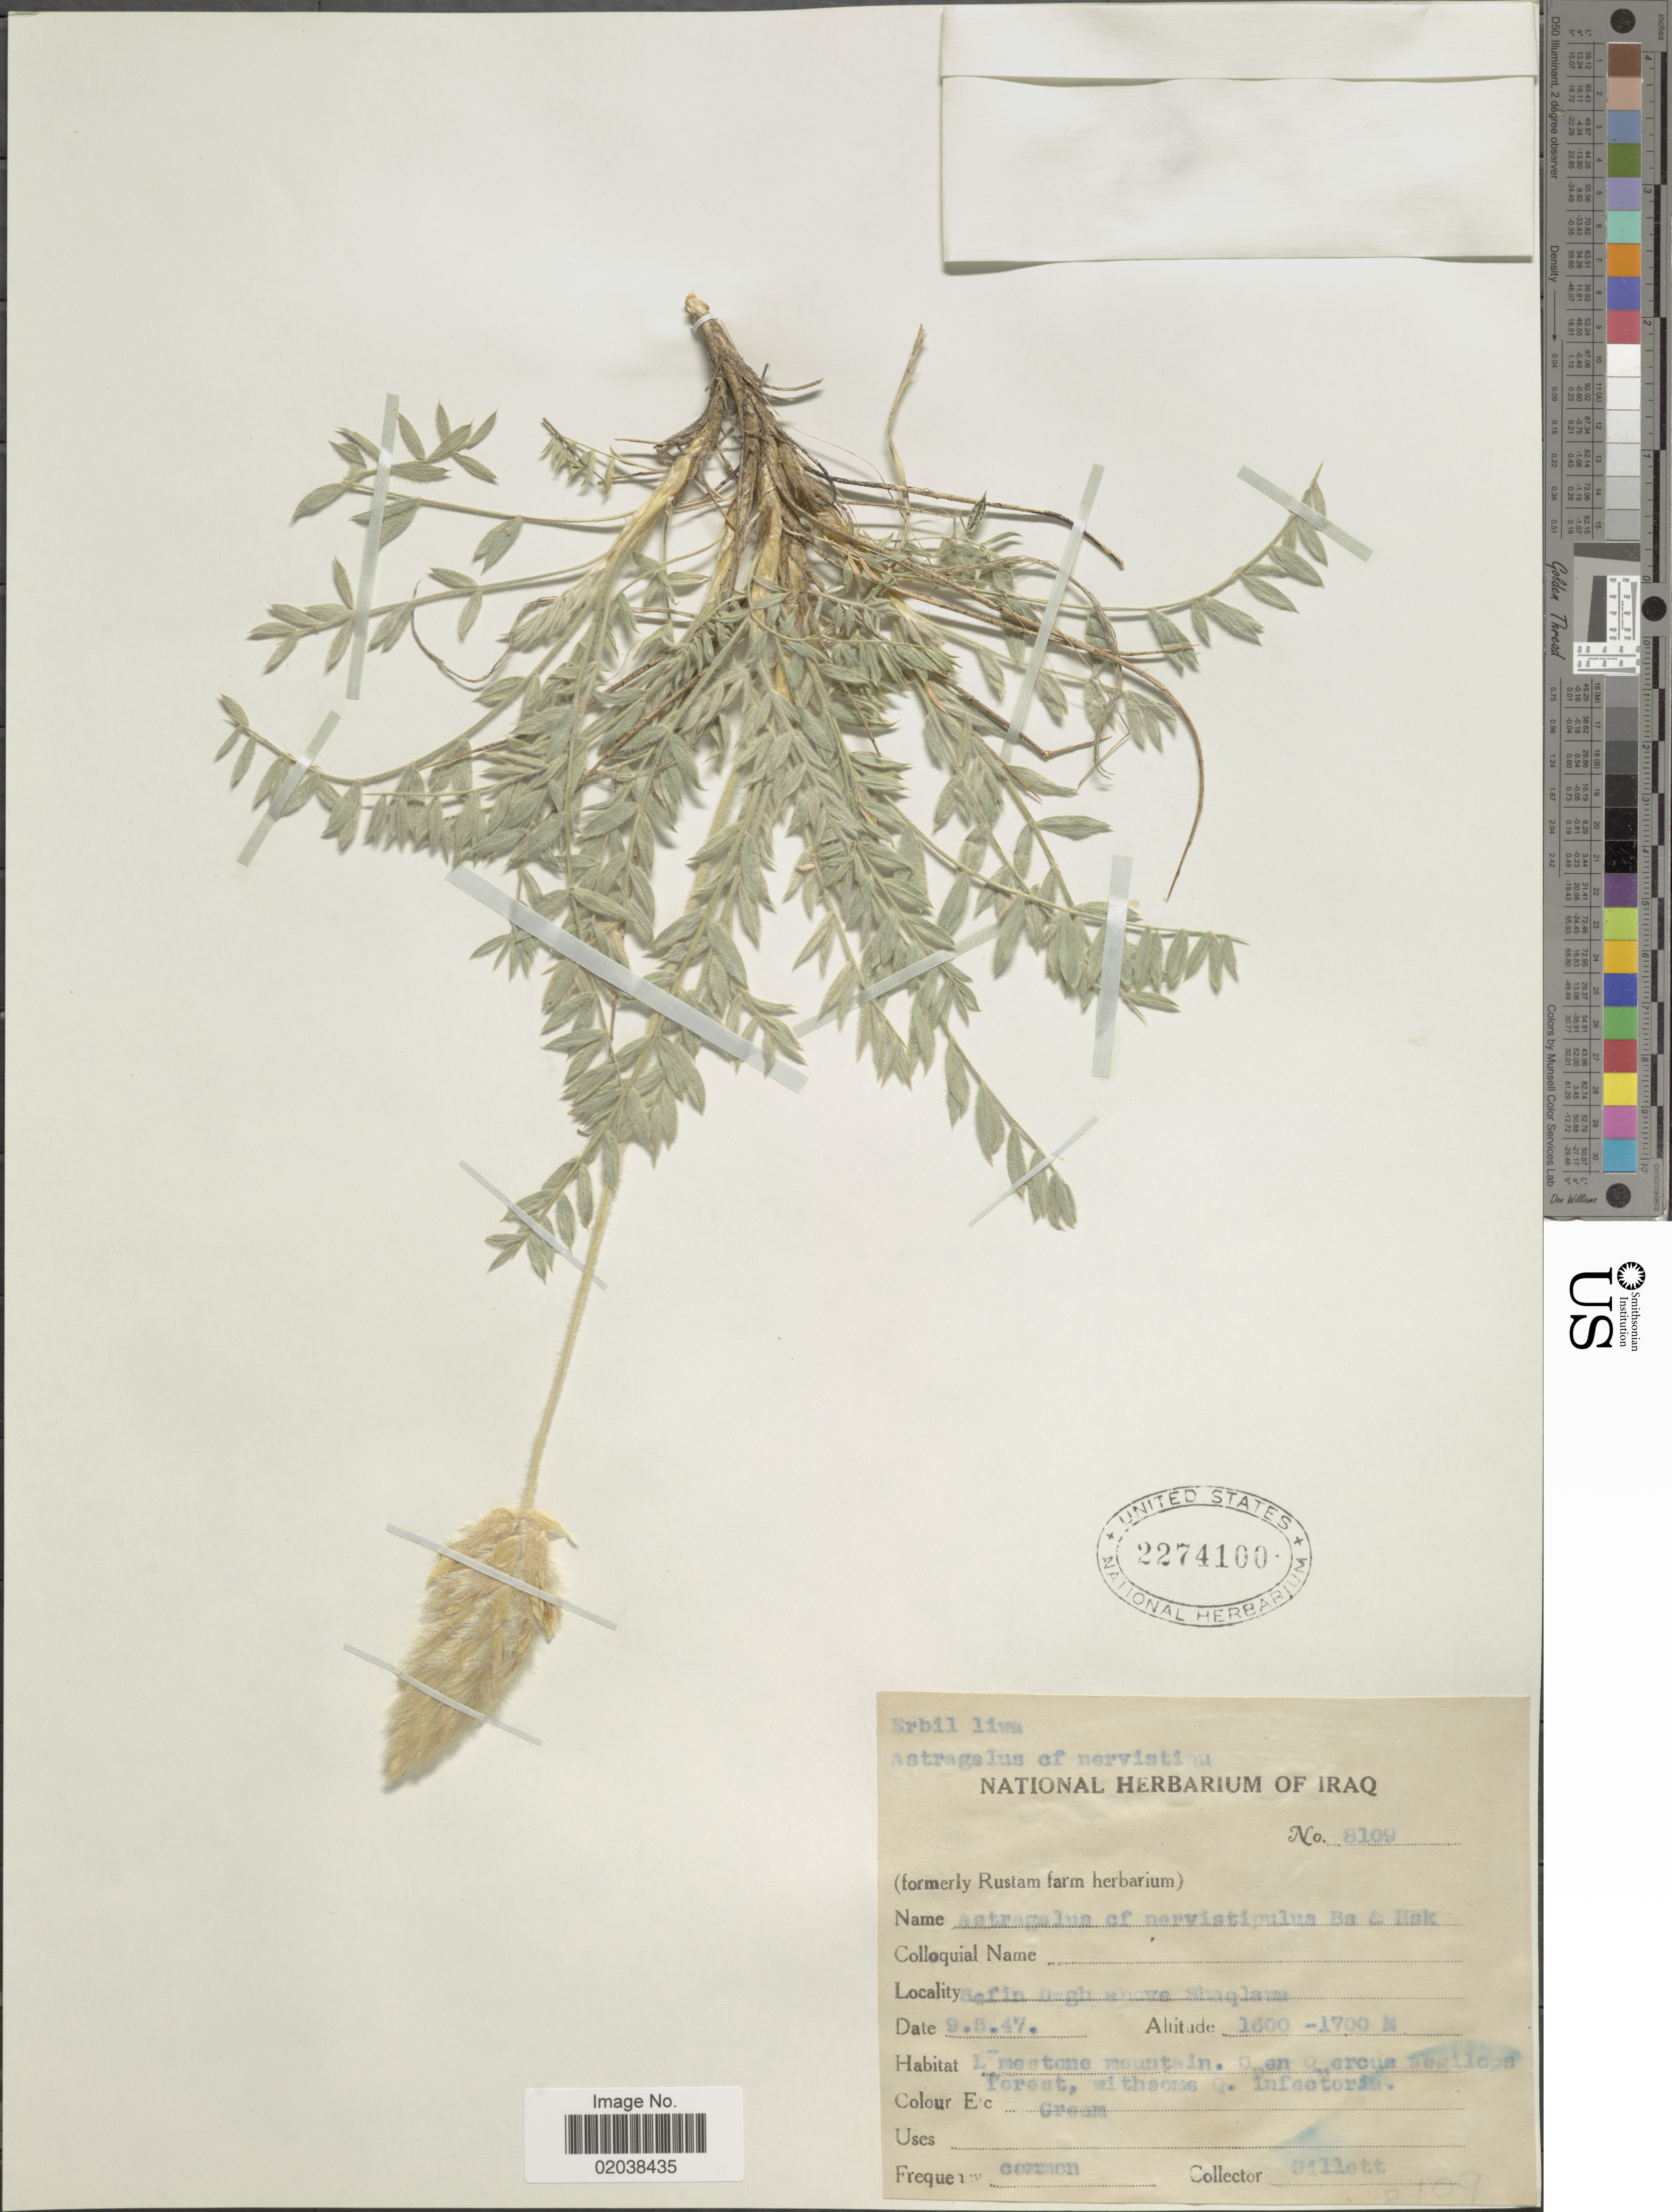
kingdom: Plantae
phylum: Tracheophyta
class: Magnoliopsida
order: Fabales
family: Fabaceae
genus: Astragalus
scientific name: Astragalus nervistipulus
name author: Boiss. & Hausskn.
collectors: Gillett, --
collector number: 8109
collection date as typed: Transcribed d/m/y: 9/5/47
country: Iraq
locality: Sofia Dagh above Shaqlawa [interpreted]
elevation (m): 1600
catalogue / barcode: US 2274100